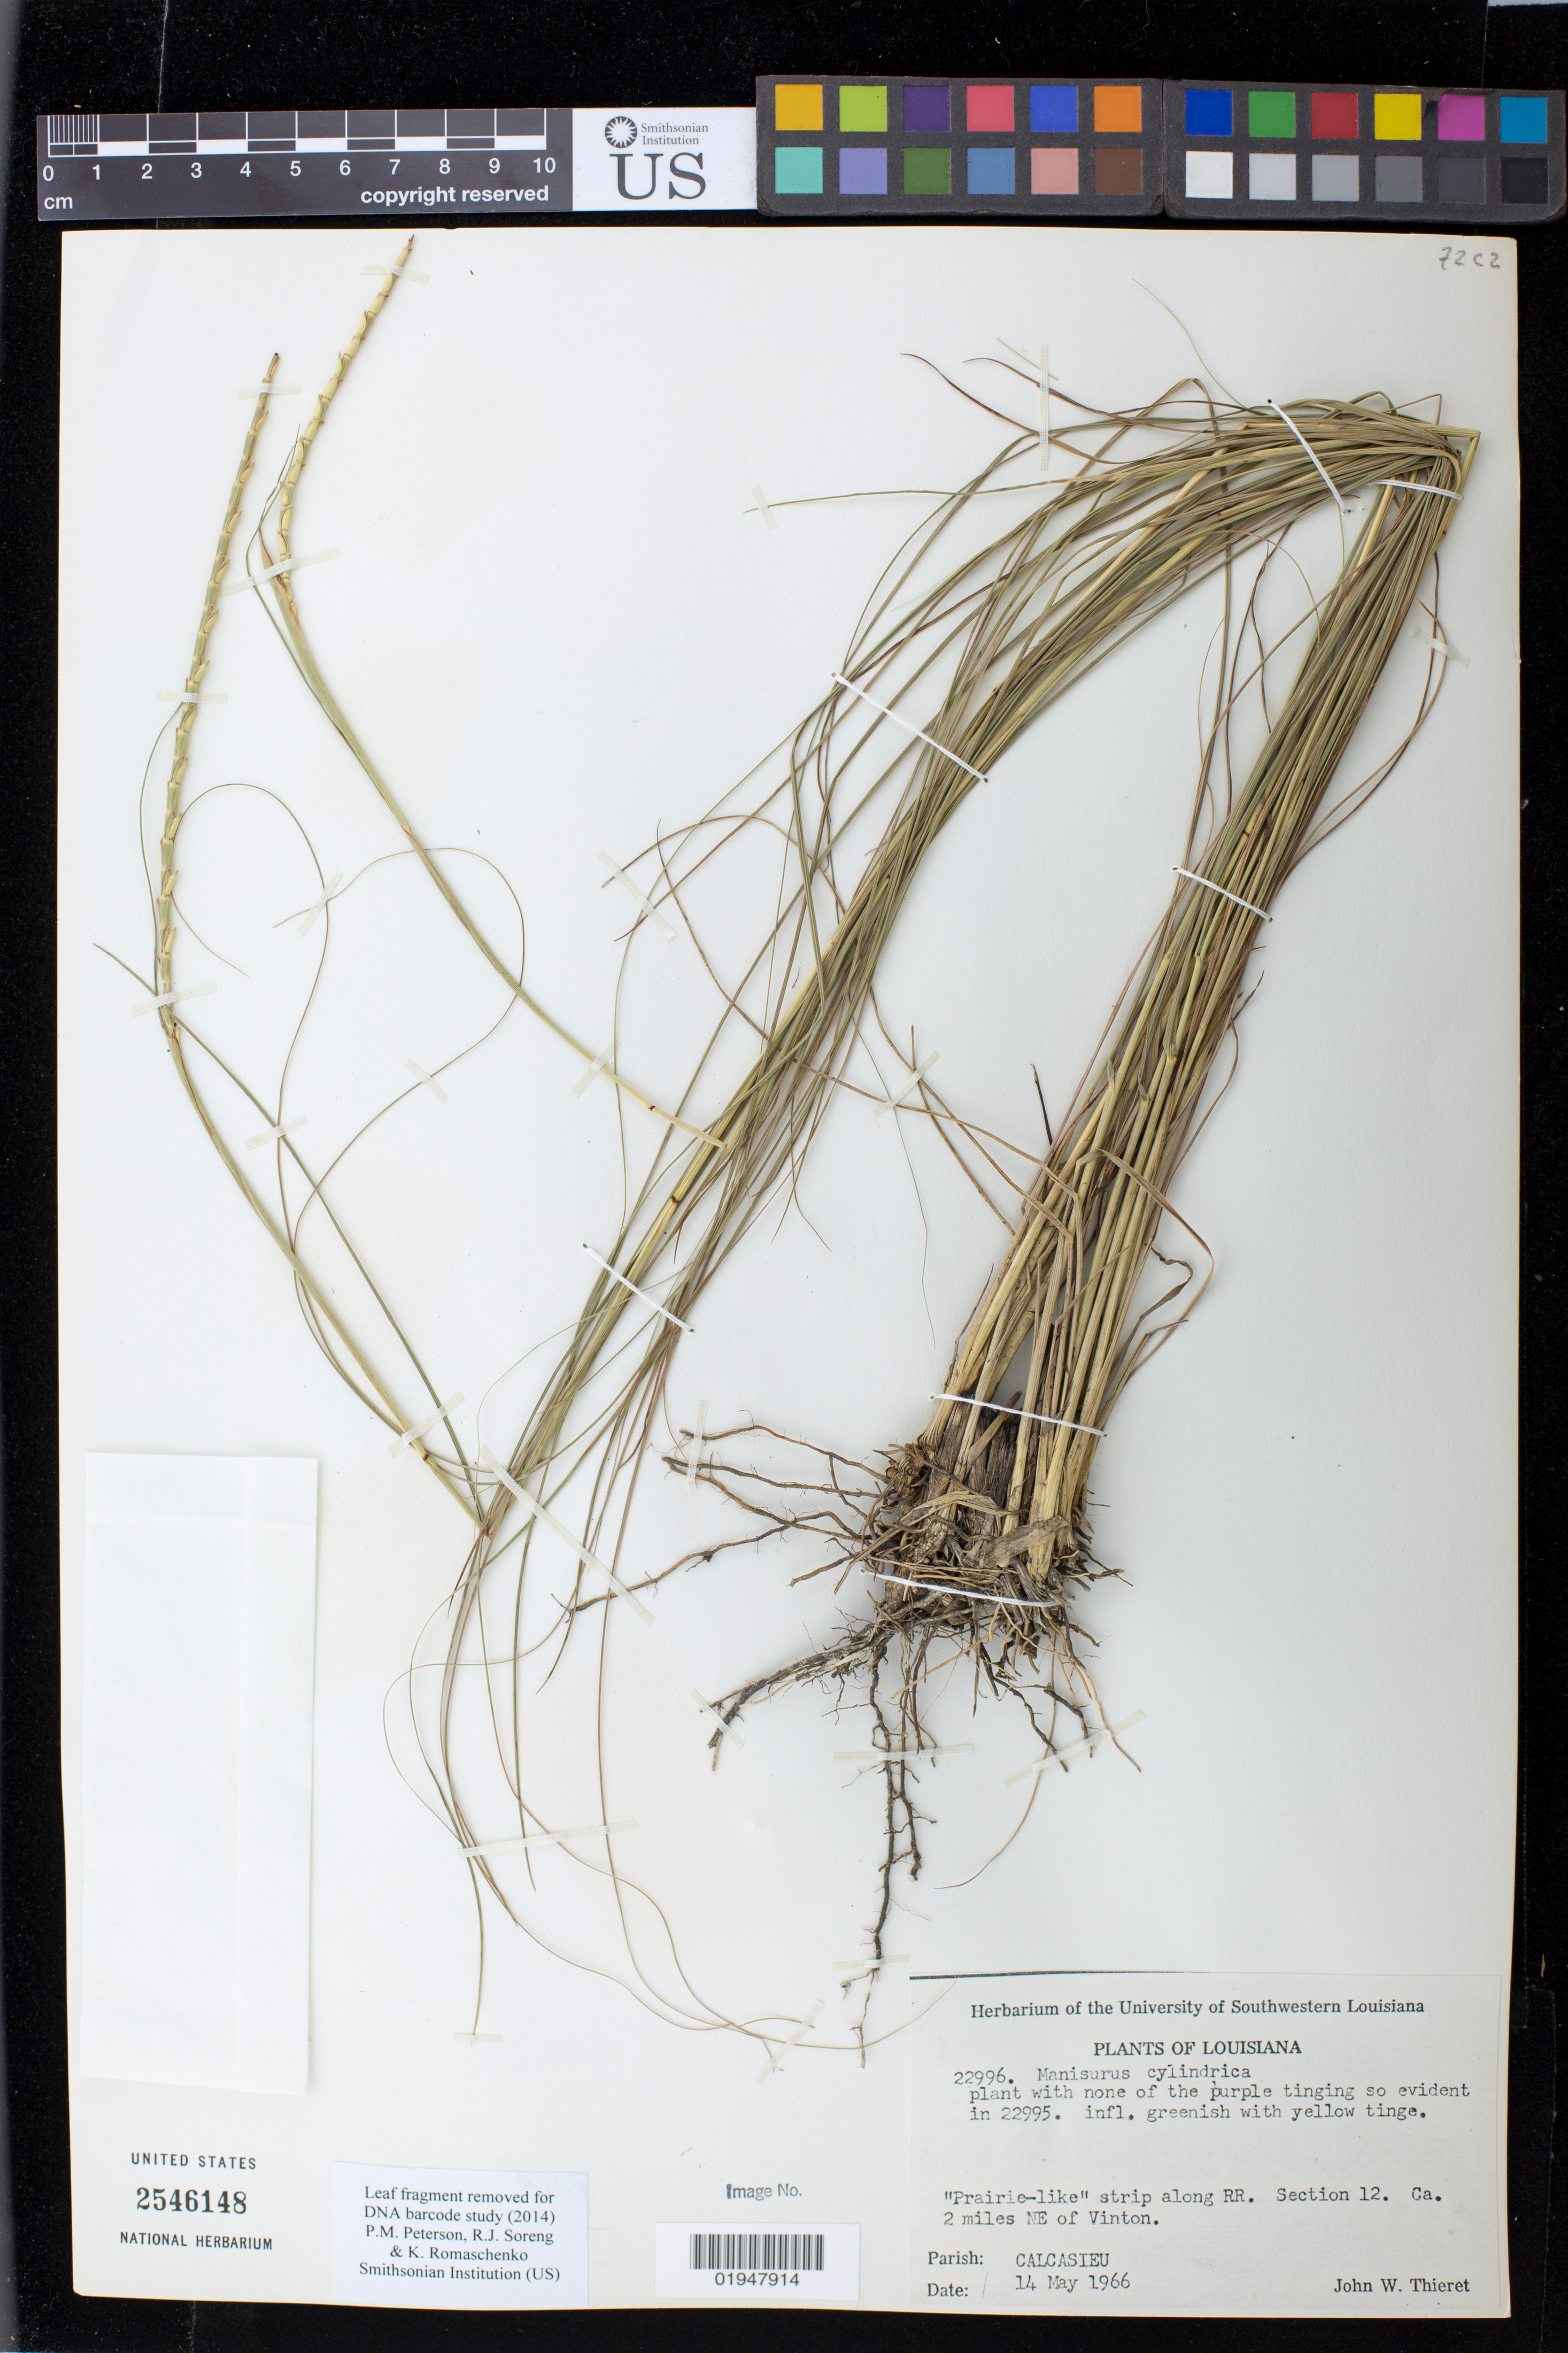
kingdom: Plantae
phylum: Tracheophyta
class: Liliopsida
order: Poales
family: Poaceae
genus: Manisuris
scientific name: Manisuris cylindrica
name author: (Michx.)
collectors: J. W. Thieret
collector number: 22996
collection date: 1966-05-14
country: United States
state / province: Louisiana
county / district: Calcasieu Parish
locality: along RR. Section 12. Ca. 2 miles NE of Vinton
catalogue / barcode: US 2546148